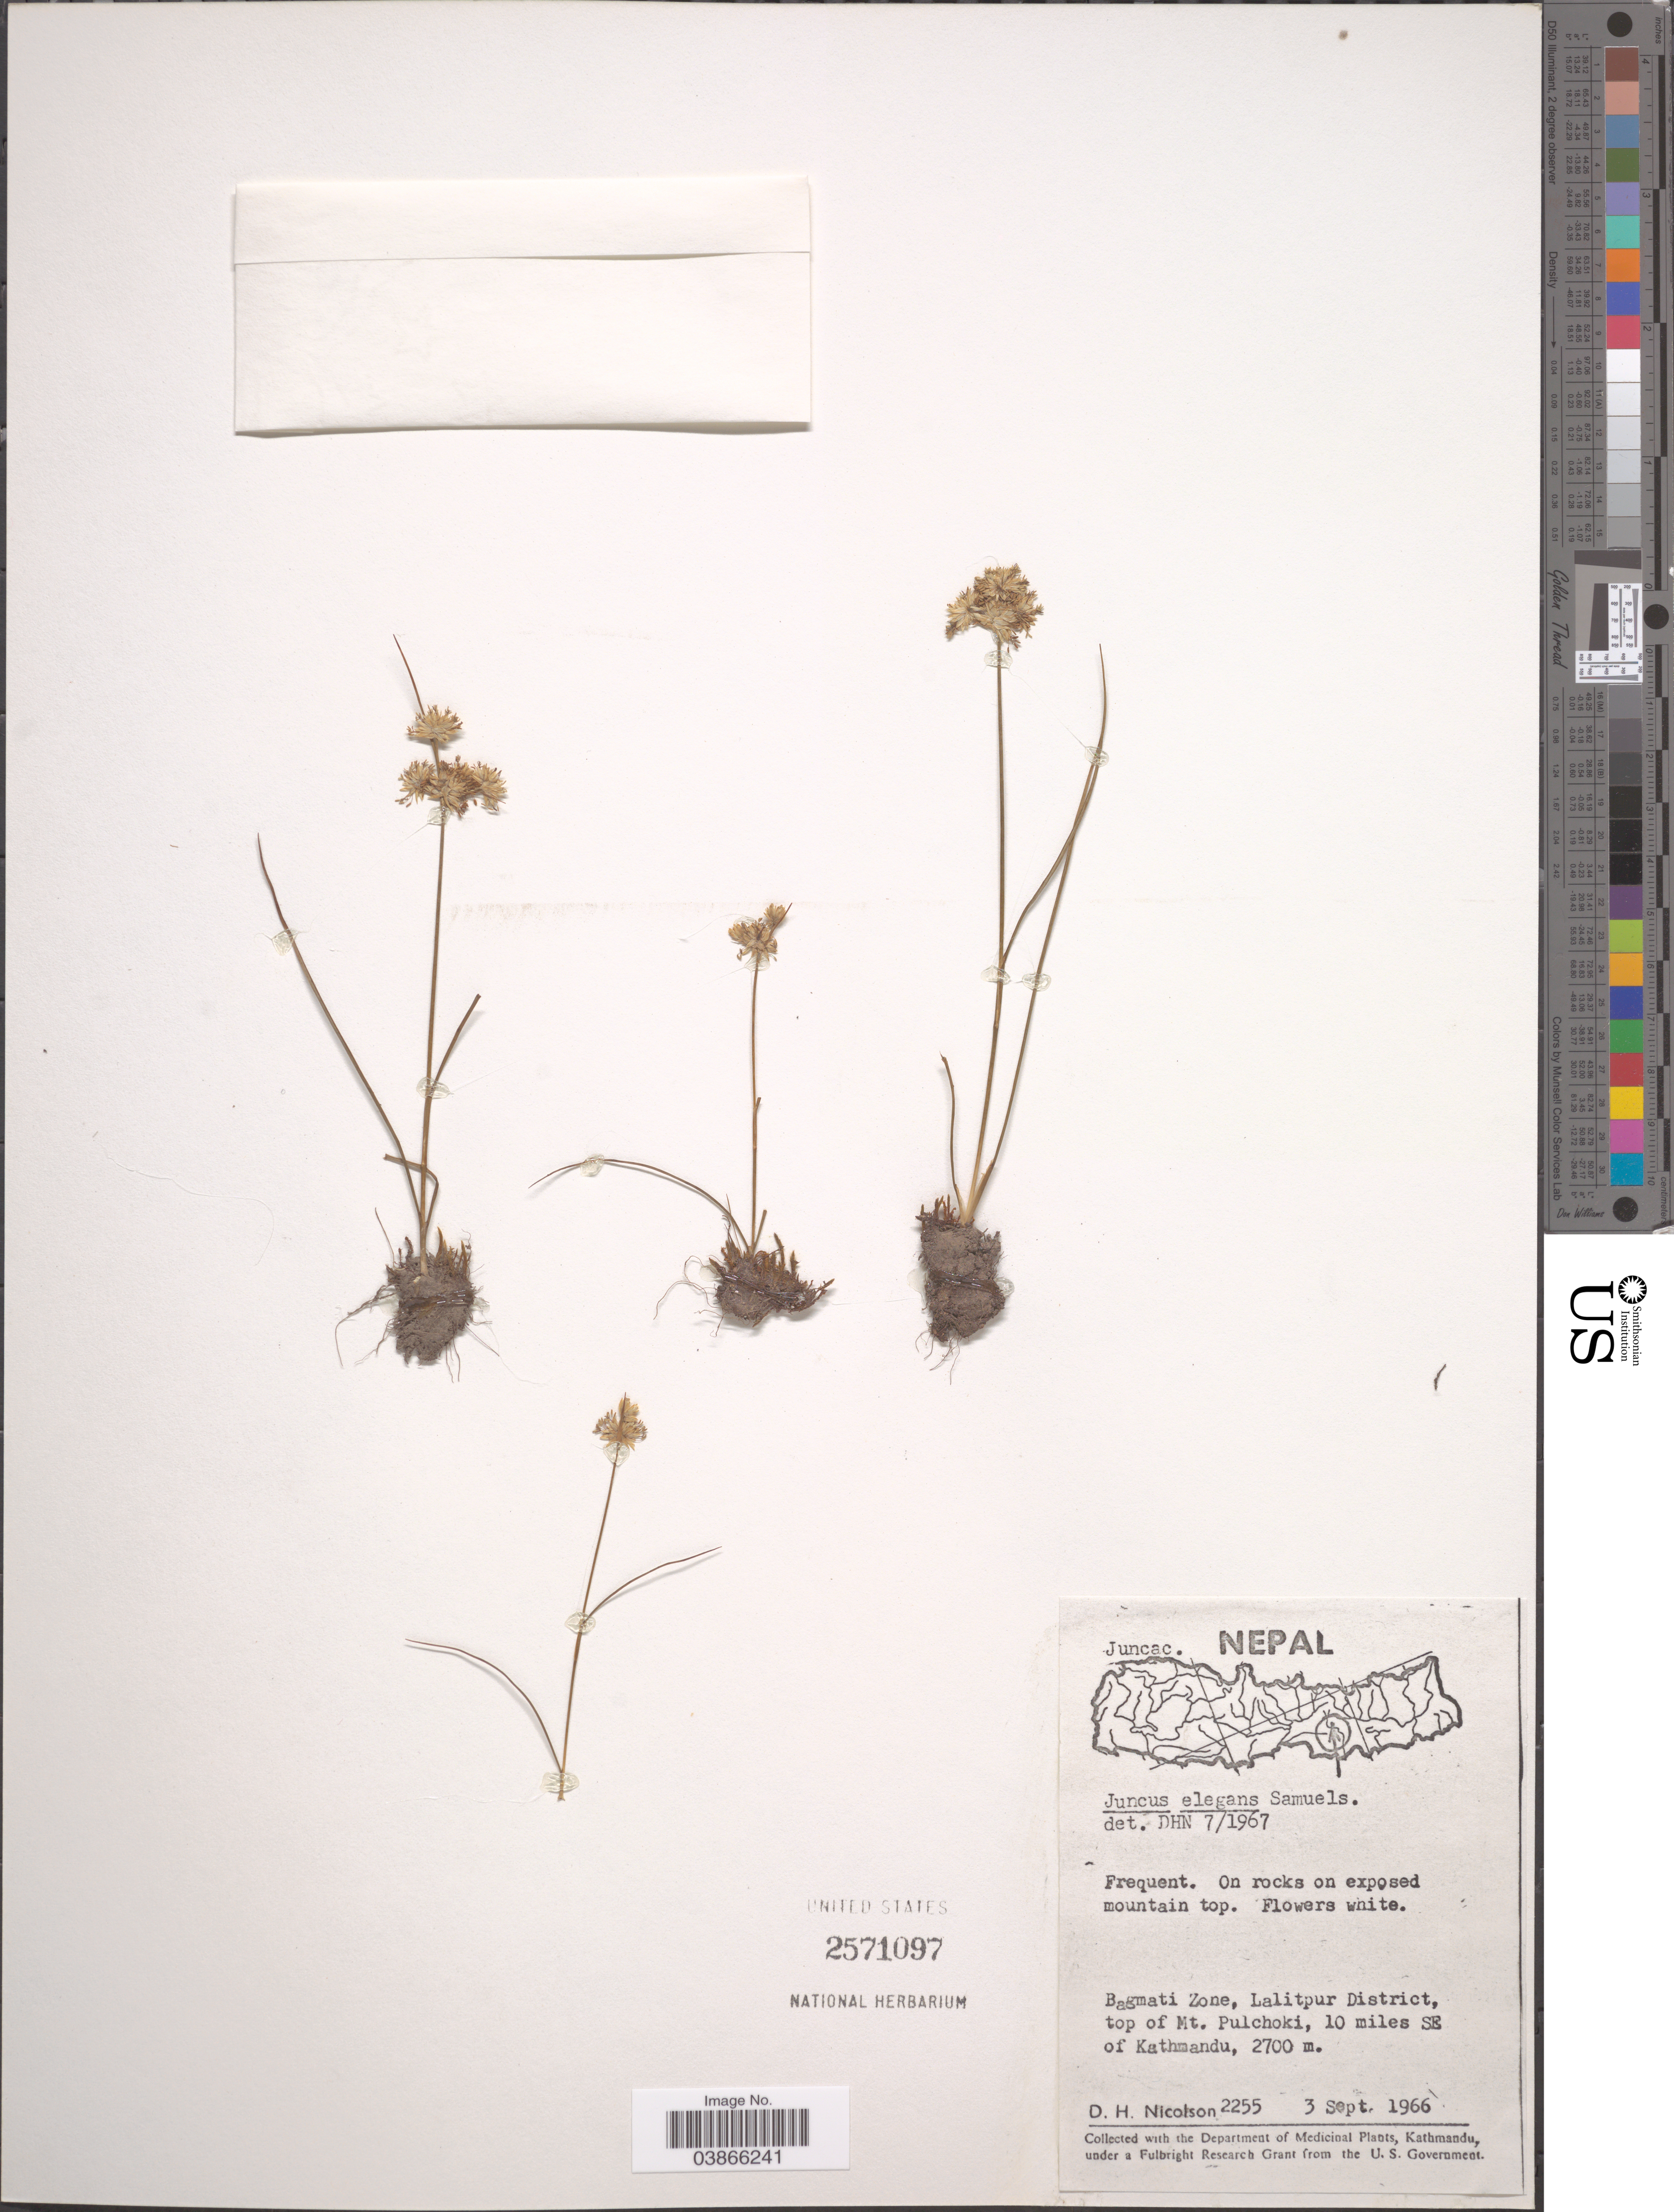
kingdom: Plantae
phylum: Tracheophyta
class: Liliopsida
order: Poales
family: Juncaceae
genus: Juncus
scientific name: Juncus elegans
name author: Royle ex Sam.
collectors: D. H. Nicolson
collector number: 2255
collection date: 1966-09-03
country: Nepal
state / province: Bagmati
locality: Bagmati Zone, Lalitpur District, top of Mt. Pulchoki, 10 miles SE of Kathmandu.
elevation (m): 2700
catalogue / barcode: US 2571097